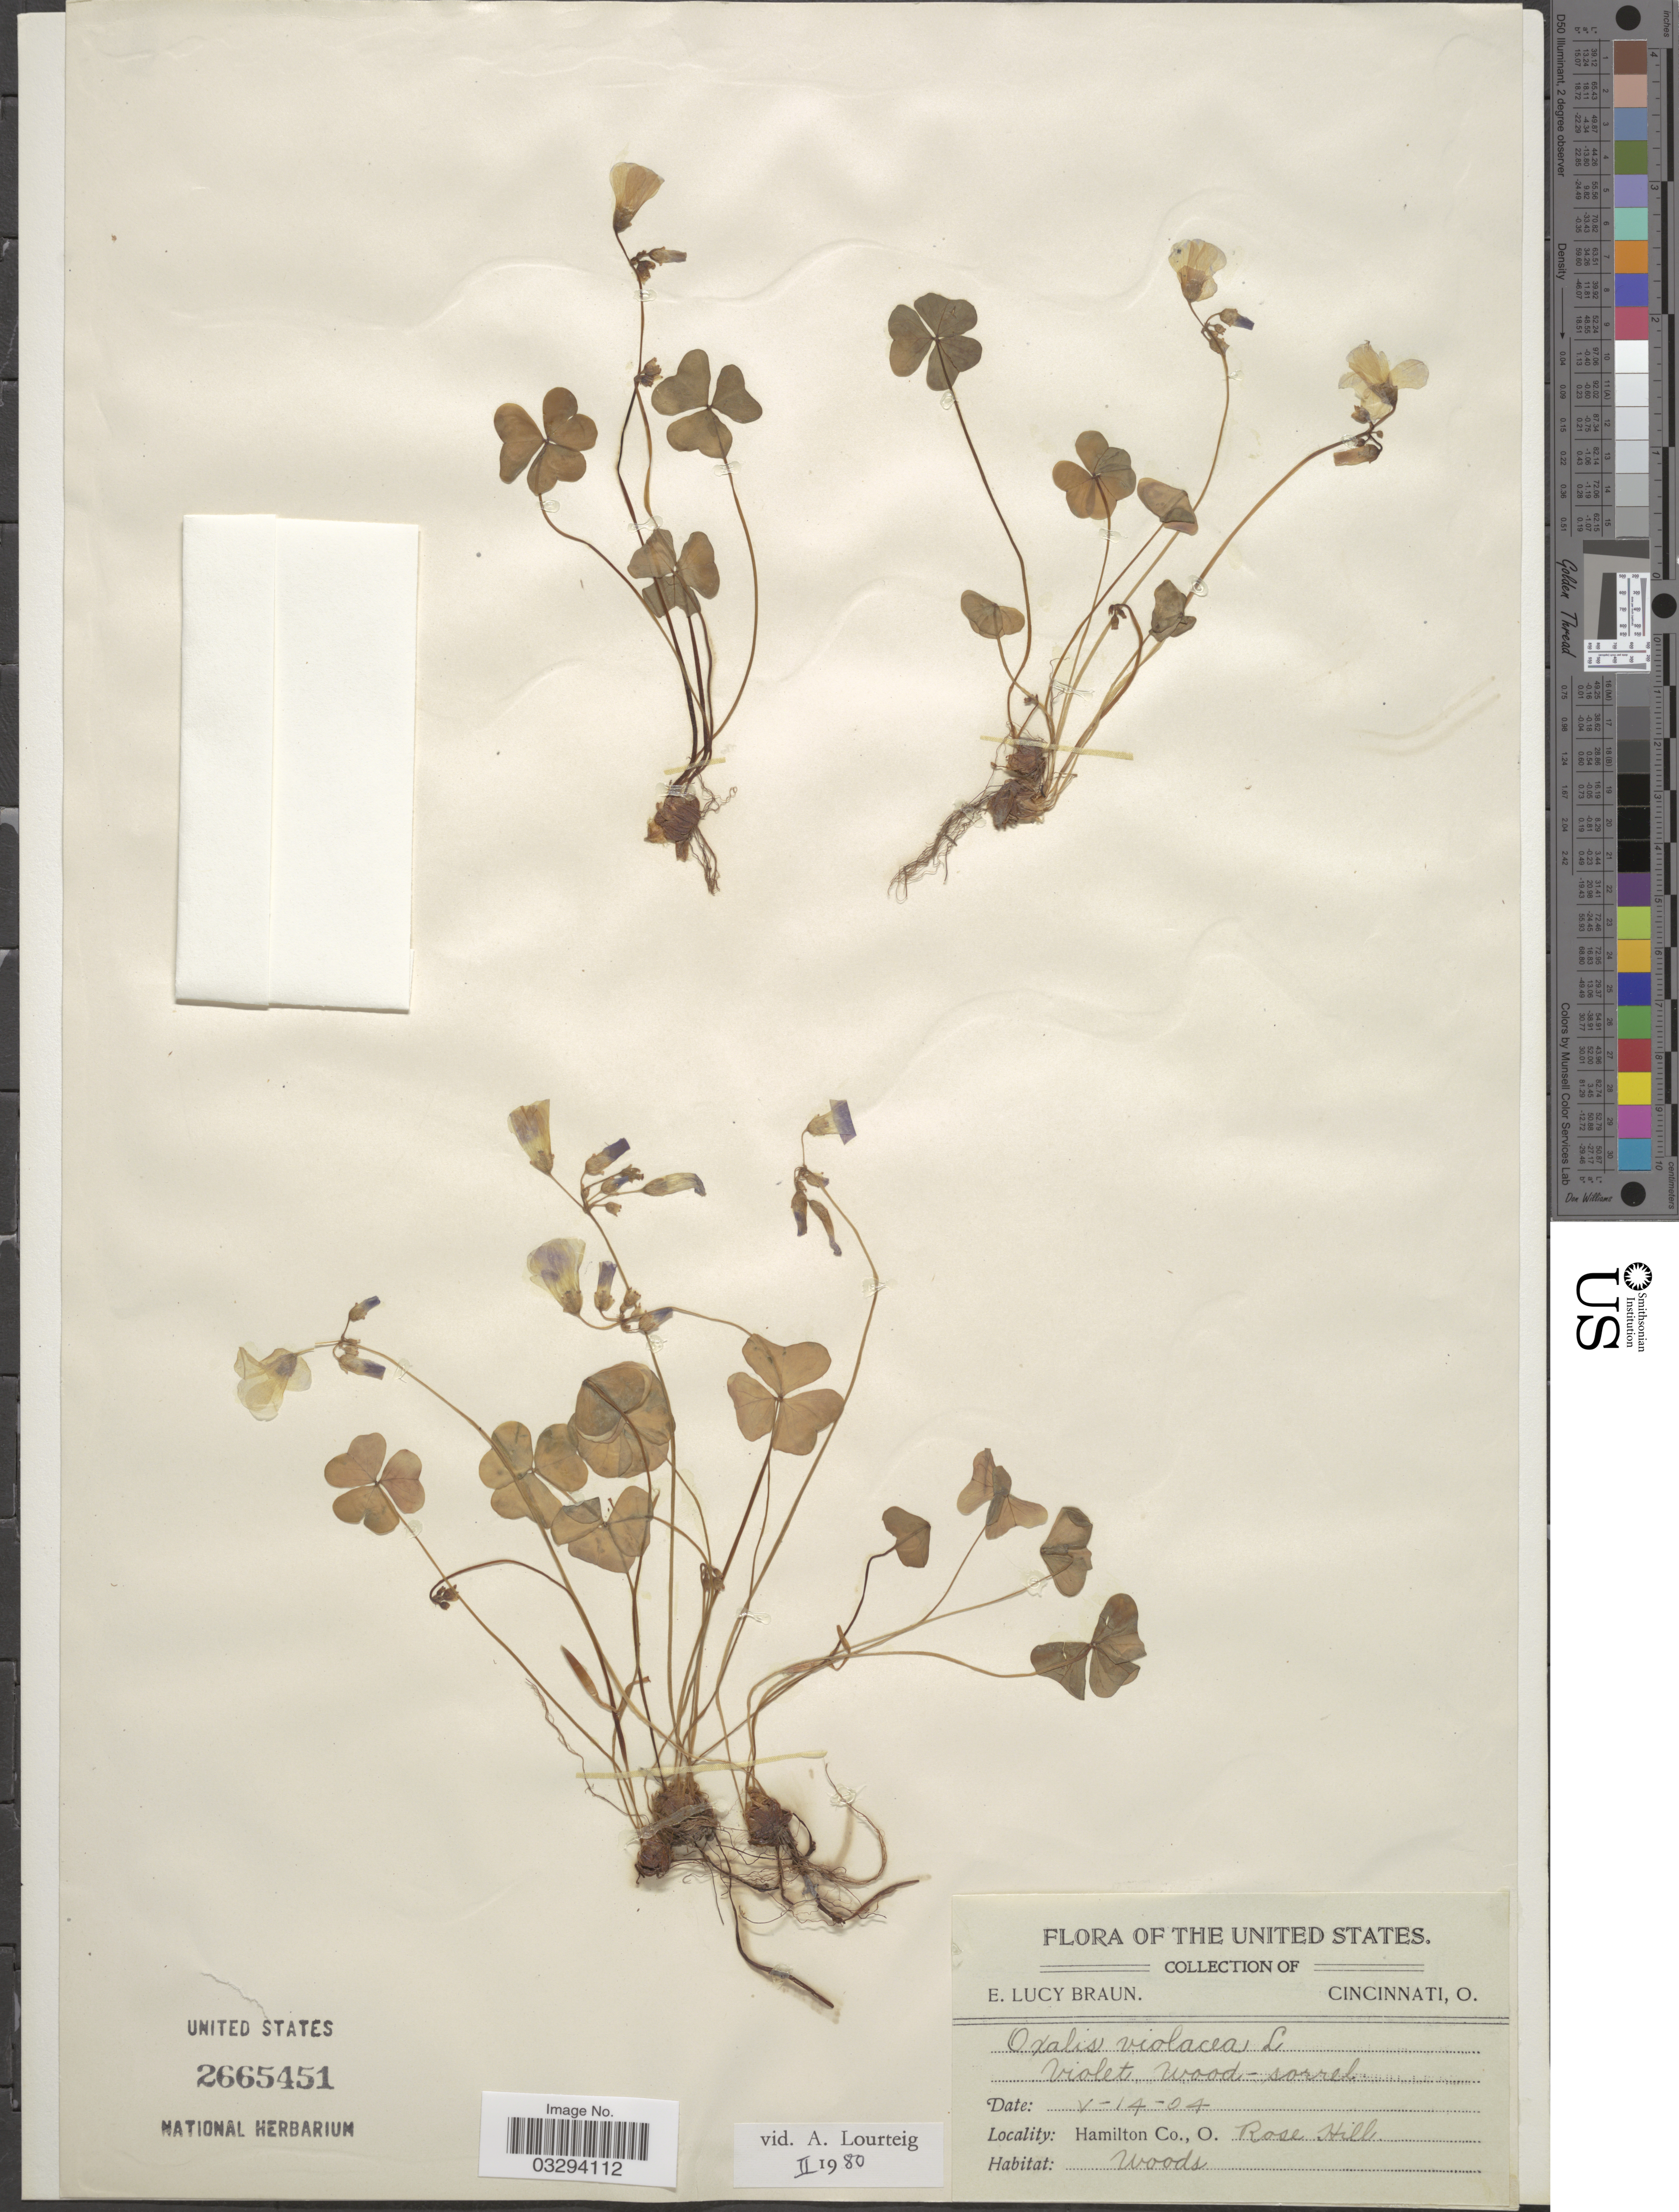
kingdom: Plantae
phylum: Tracheophyta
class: Magnoliopsida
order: Oxalidales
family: Oxalidaceae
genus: Oxalis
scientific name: Oxalis violacea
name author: L.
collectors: E. L. Braun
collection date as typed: Transcribed d/m/y: 14/5/4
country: United States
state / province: Ohio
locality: Hamilton Co., Rose Hill.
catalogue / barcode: US 2665451